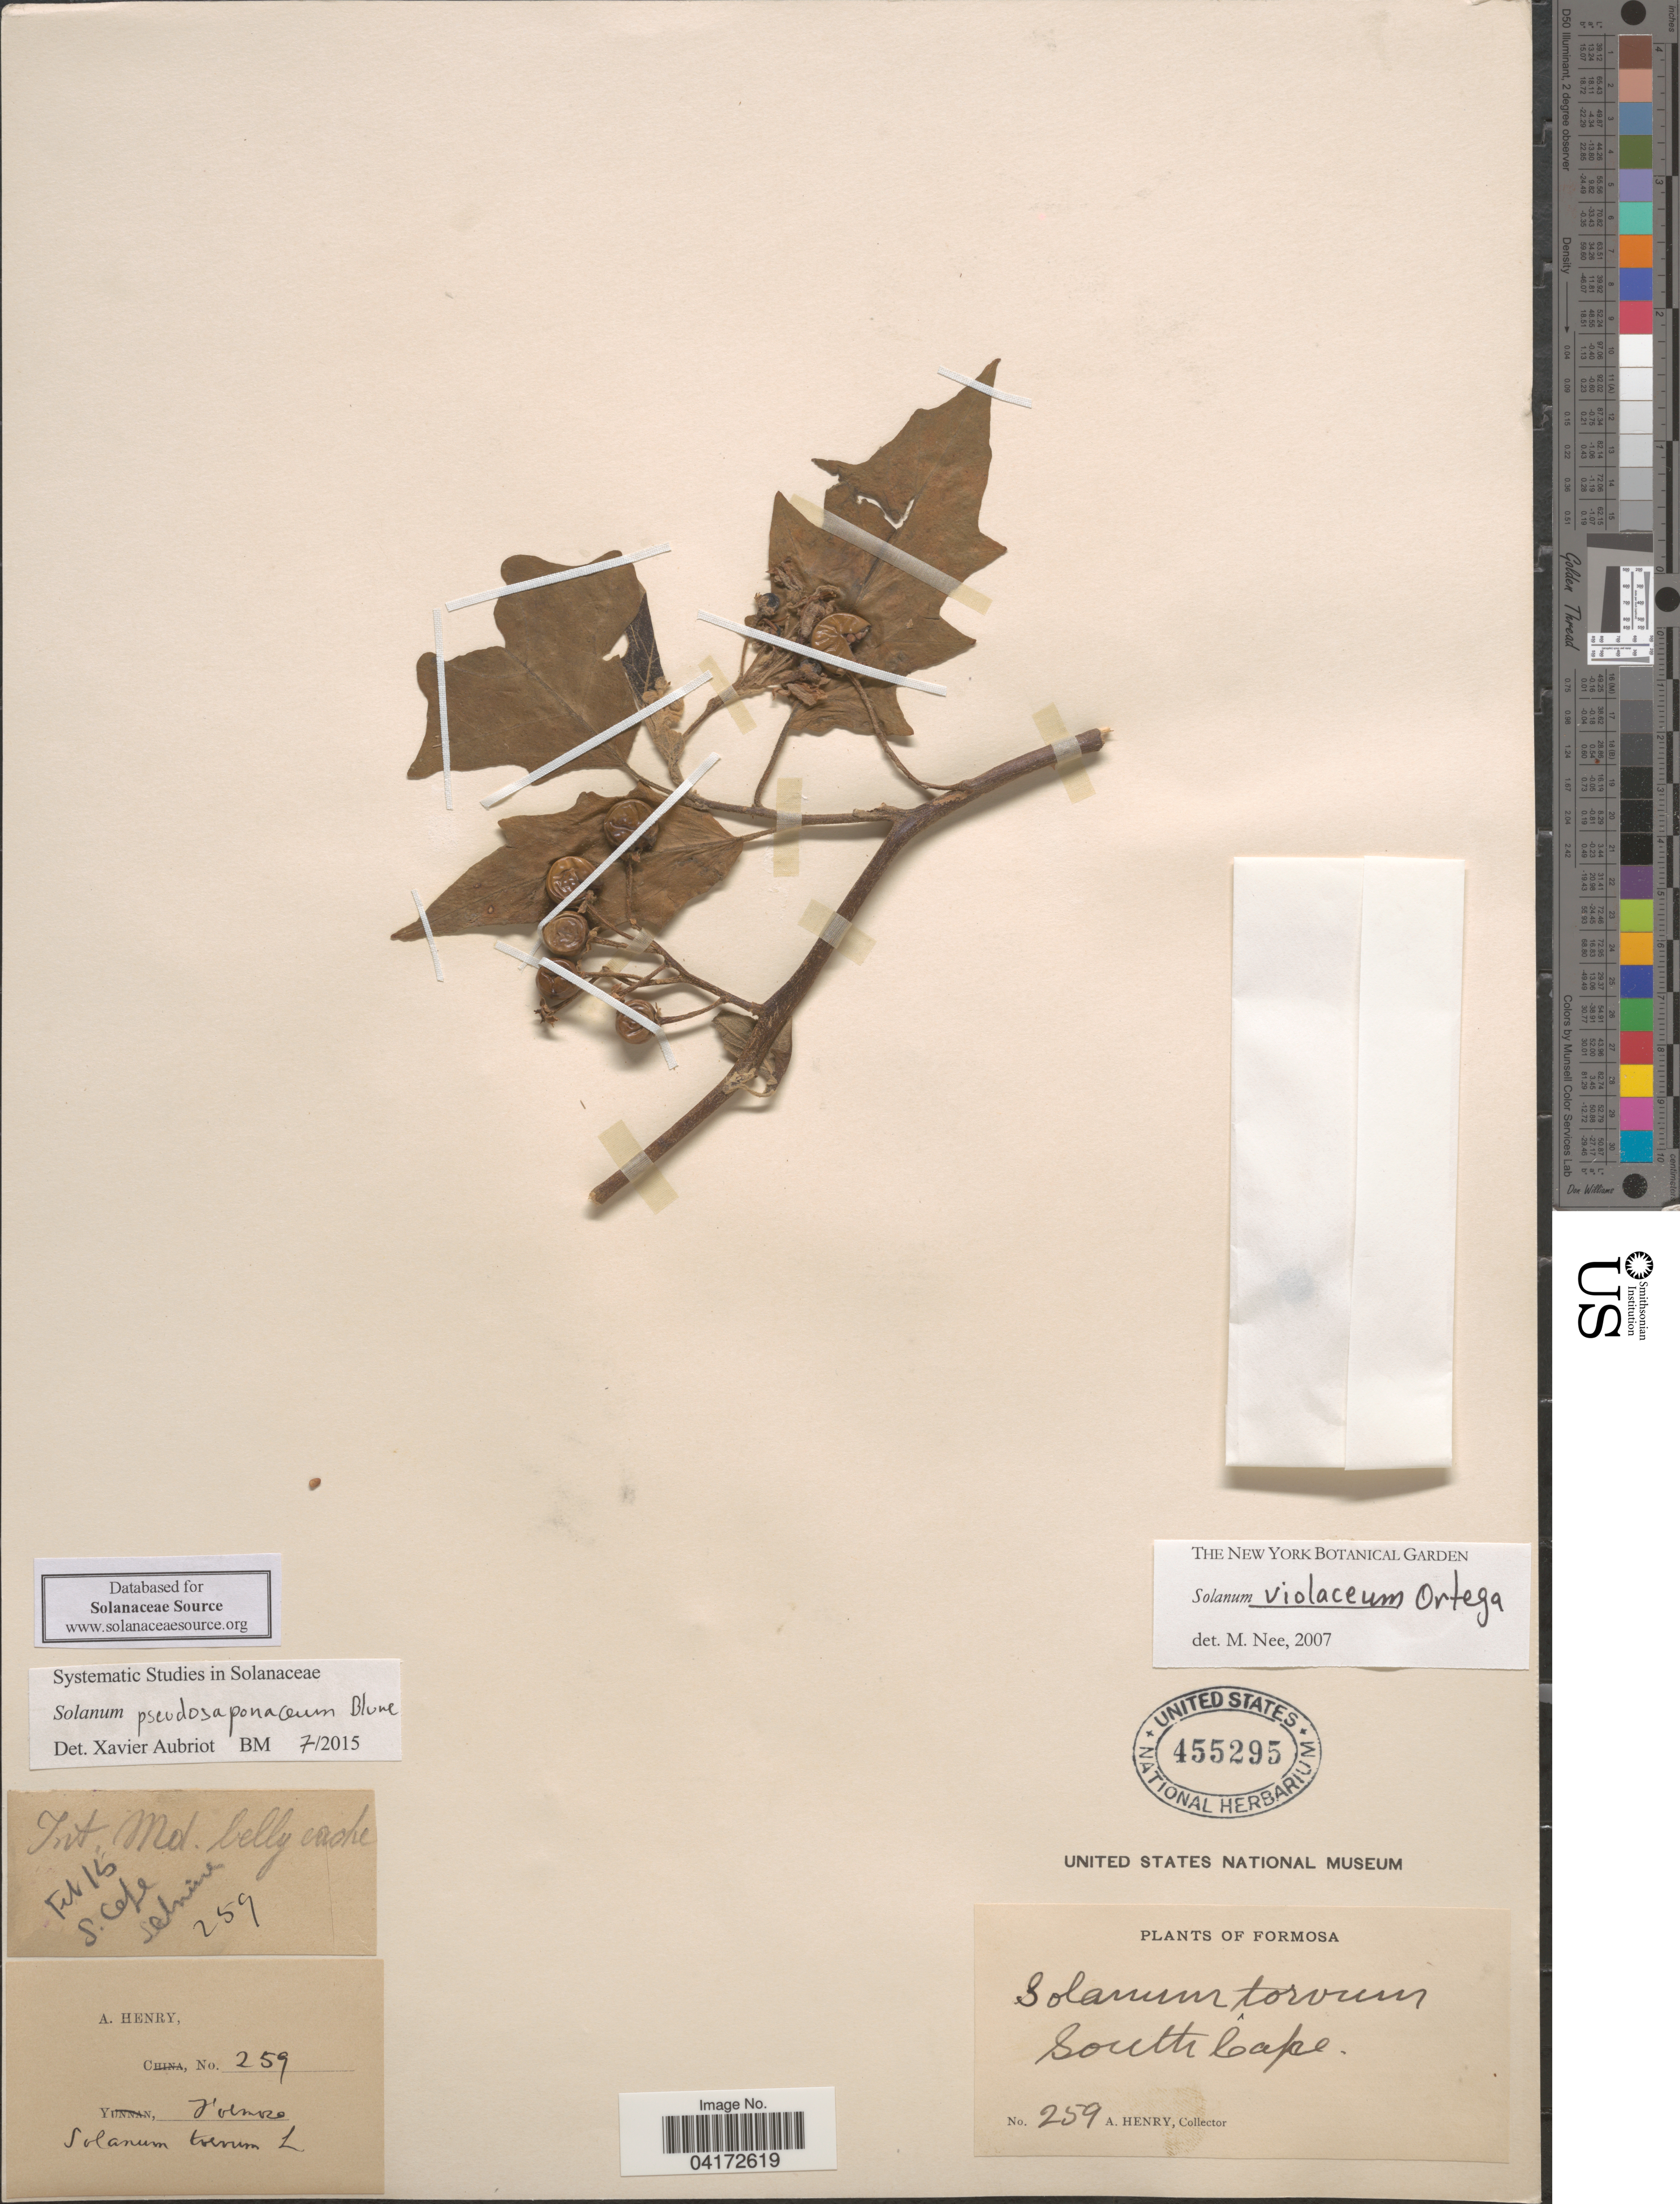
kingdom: Plantae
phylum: Tracheophyta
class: Magnoliopsida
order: Solanales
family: Solanaceae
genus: Solanum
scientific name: Solanum pseudosaponaceum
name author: Blume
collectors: A. Henry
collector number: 259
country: Taiwan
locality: Formosa. South Cape.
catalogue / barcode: US 455295